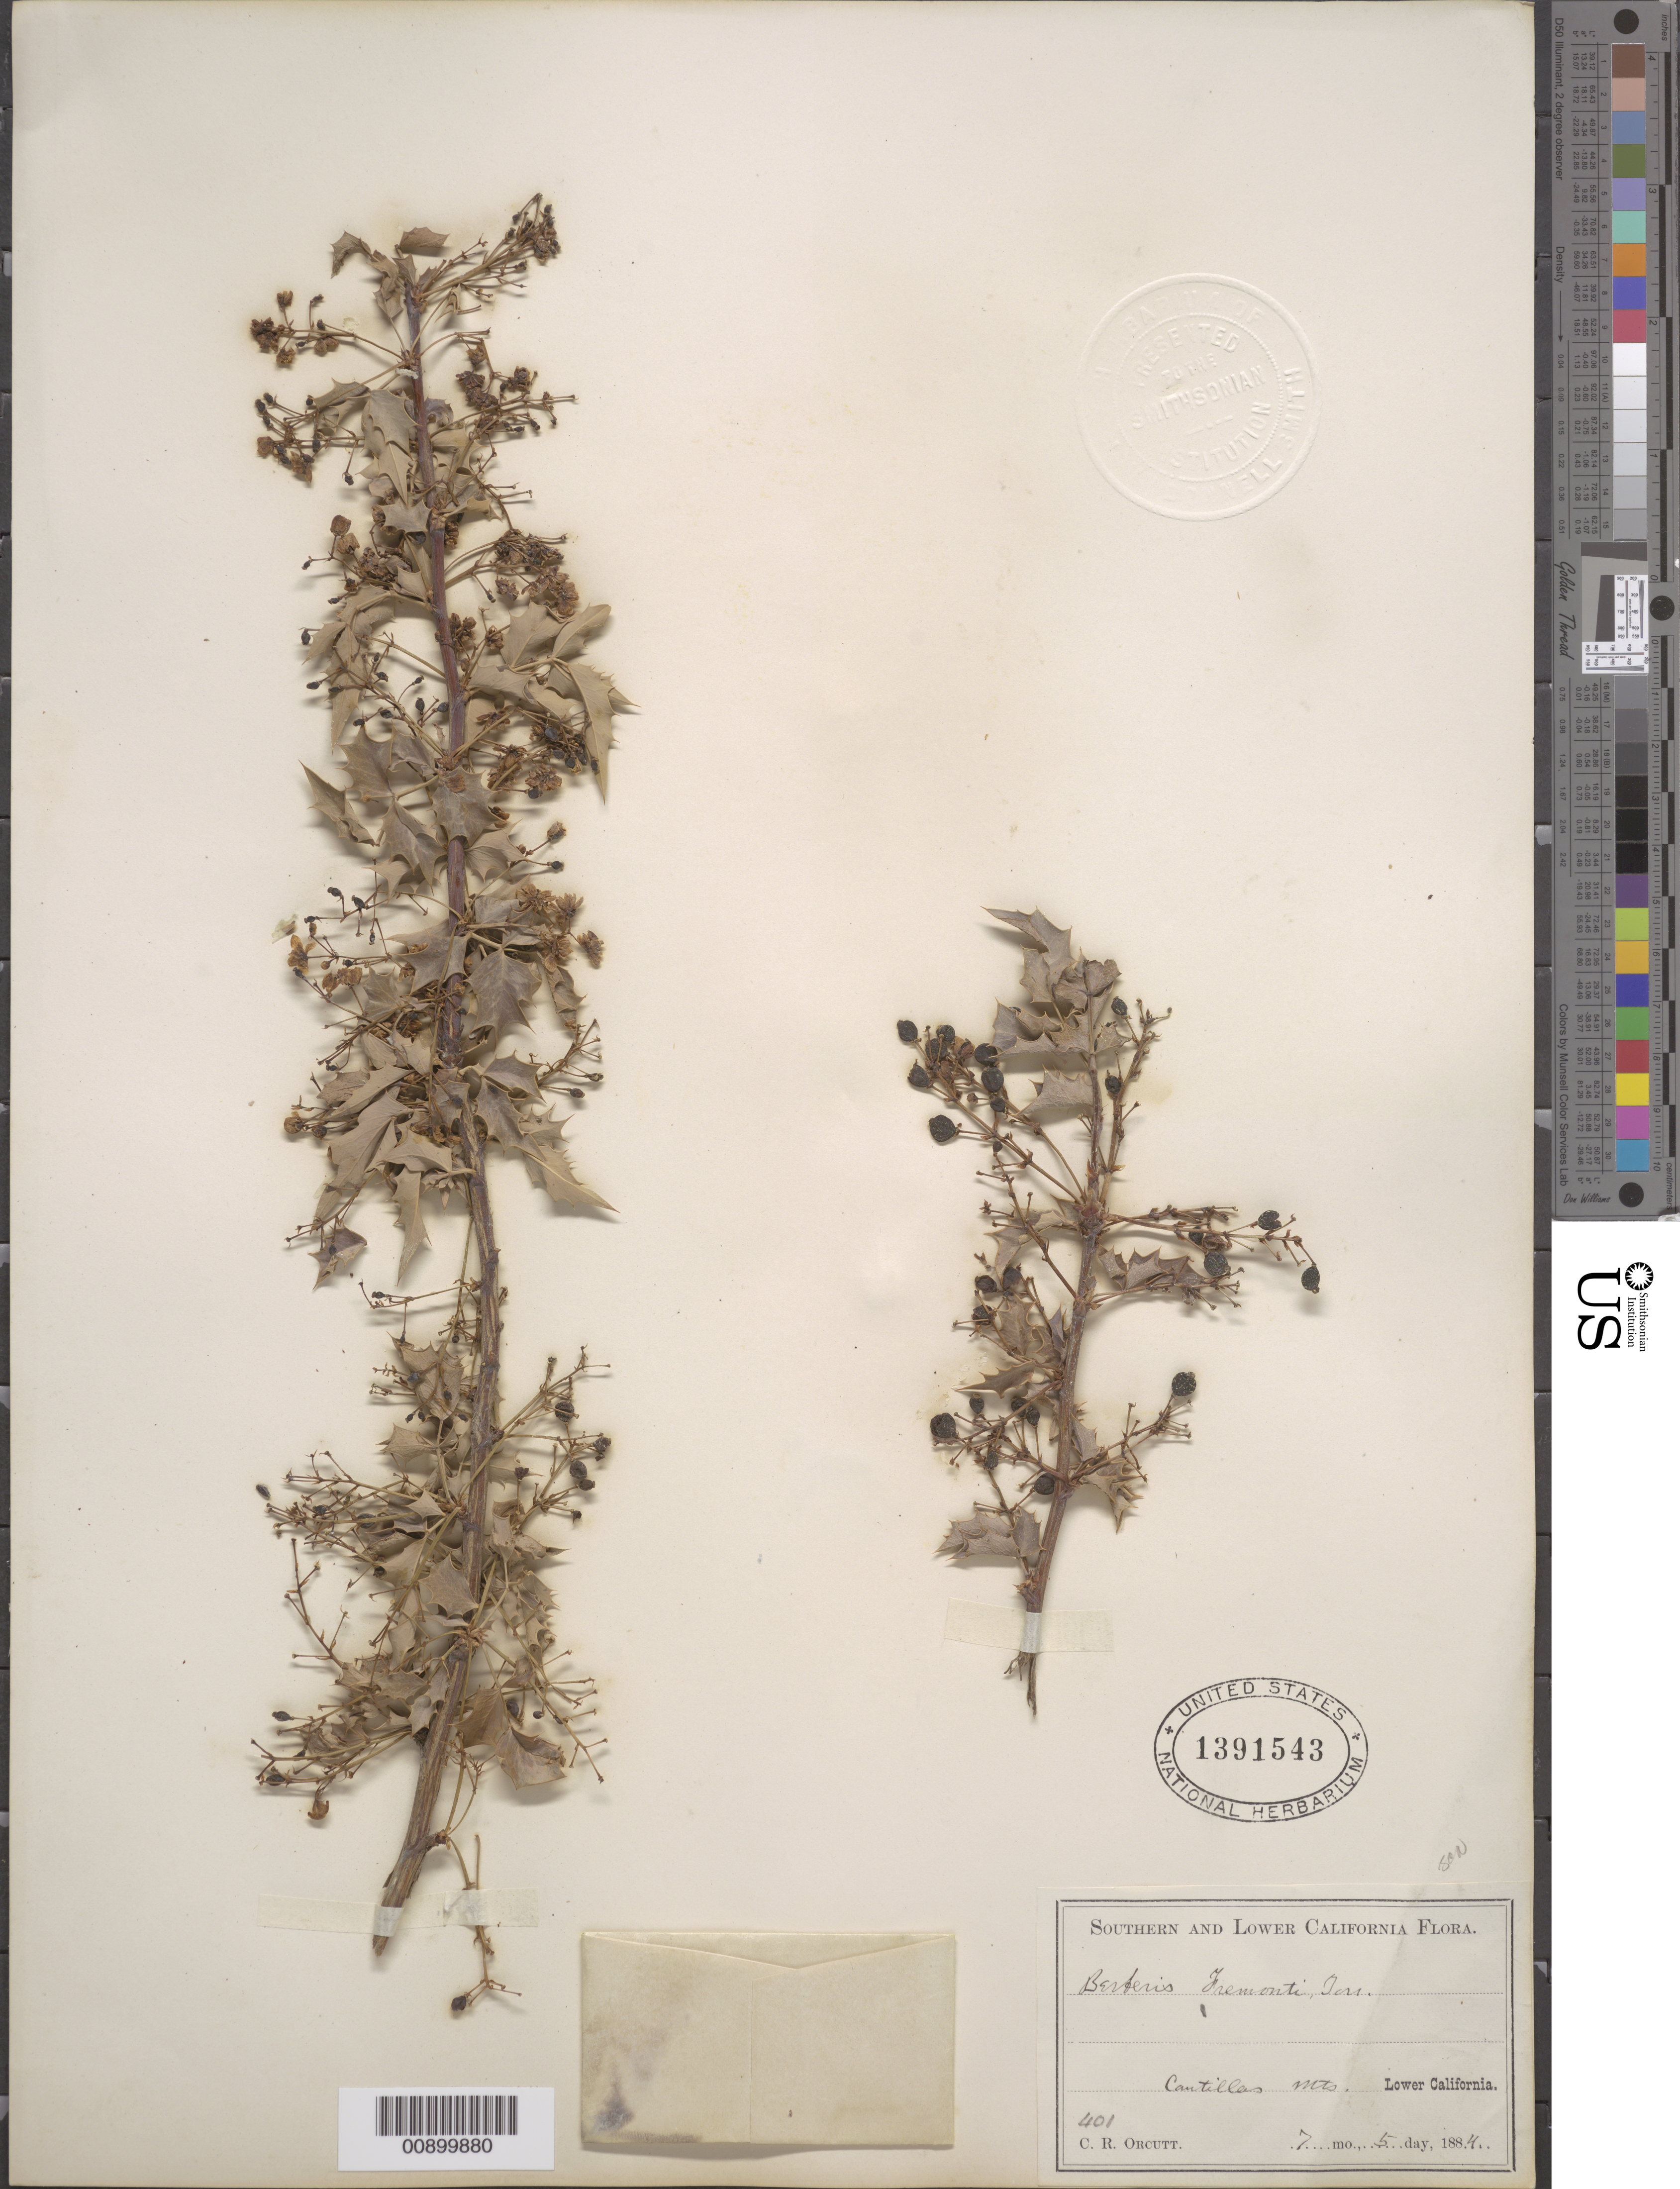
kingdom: Plantae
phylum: Tracheophyta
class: Magnoliopsida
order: Ranunculales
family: Berberidaceae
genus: Mahonia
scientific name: Mahonia fremontii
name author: (Torr.) Fedde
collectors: C. R. Orcutt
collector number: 401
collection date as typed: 05 Jul 1884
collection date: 1884-07-05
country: Mexico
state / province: Baja California Norte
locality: Cantillas Mts., Lower California.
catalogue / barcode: US 1391543